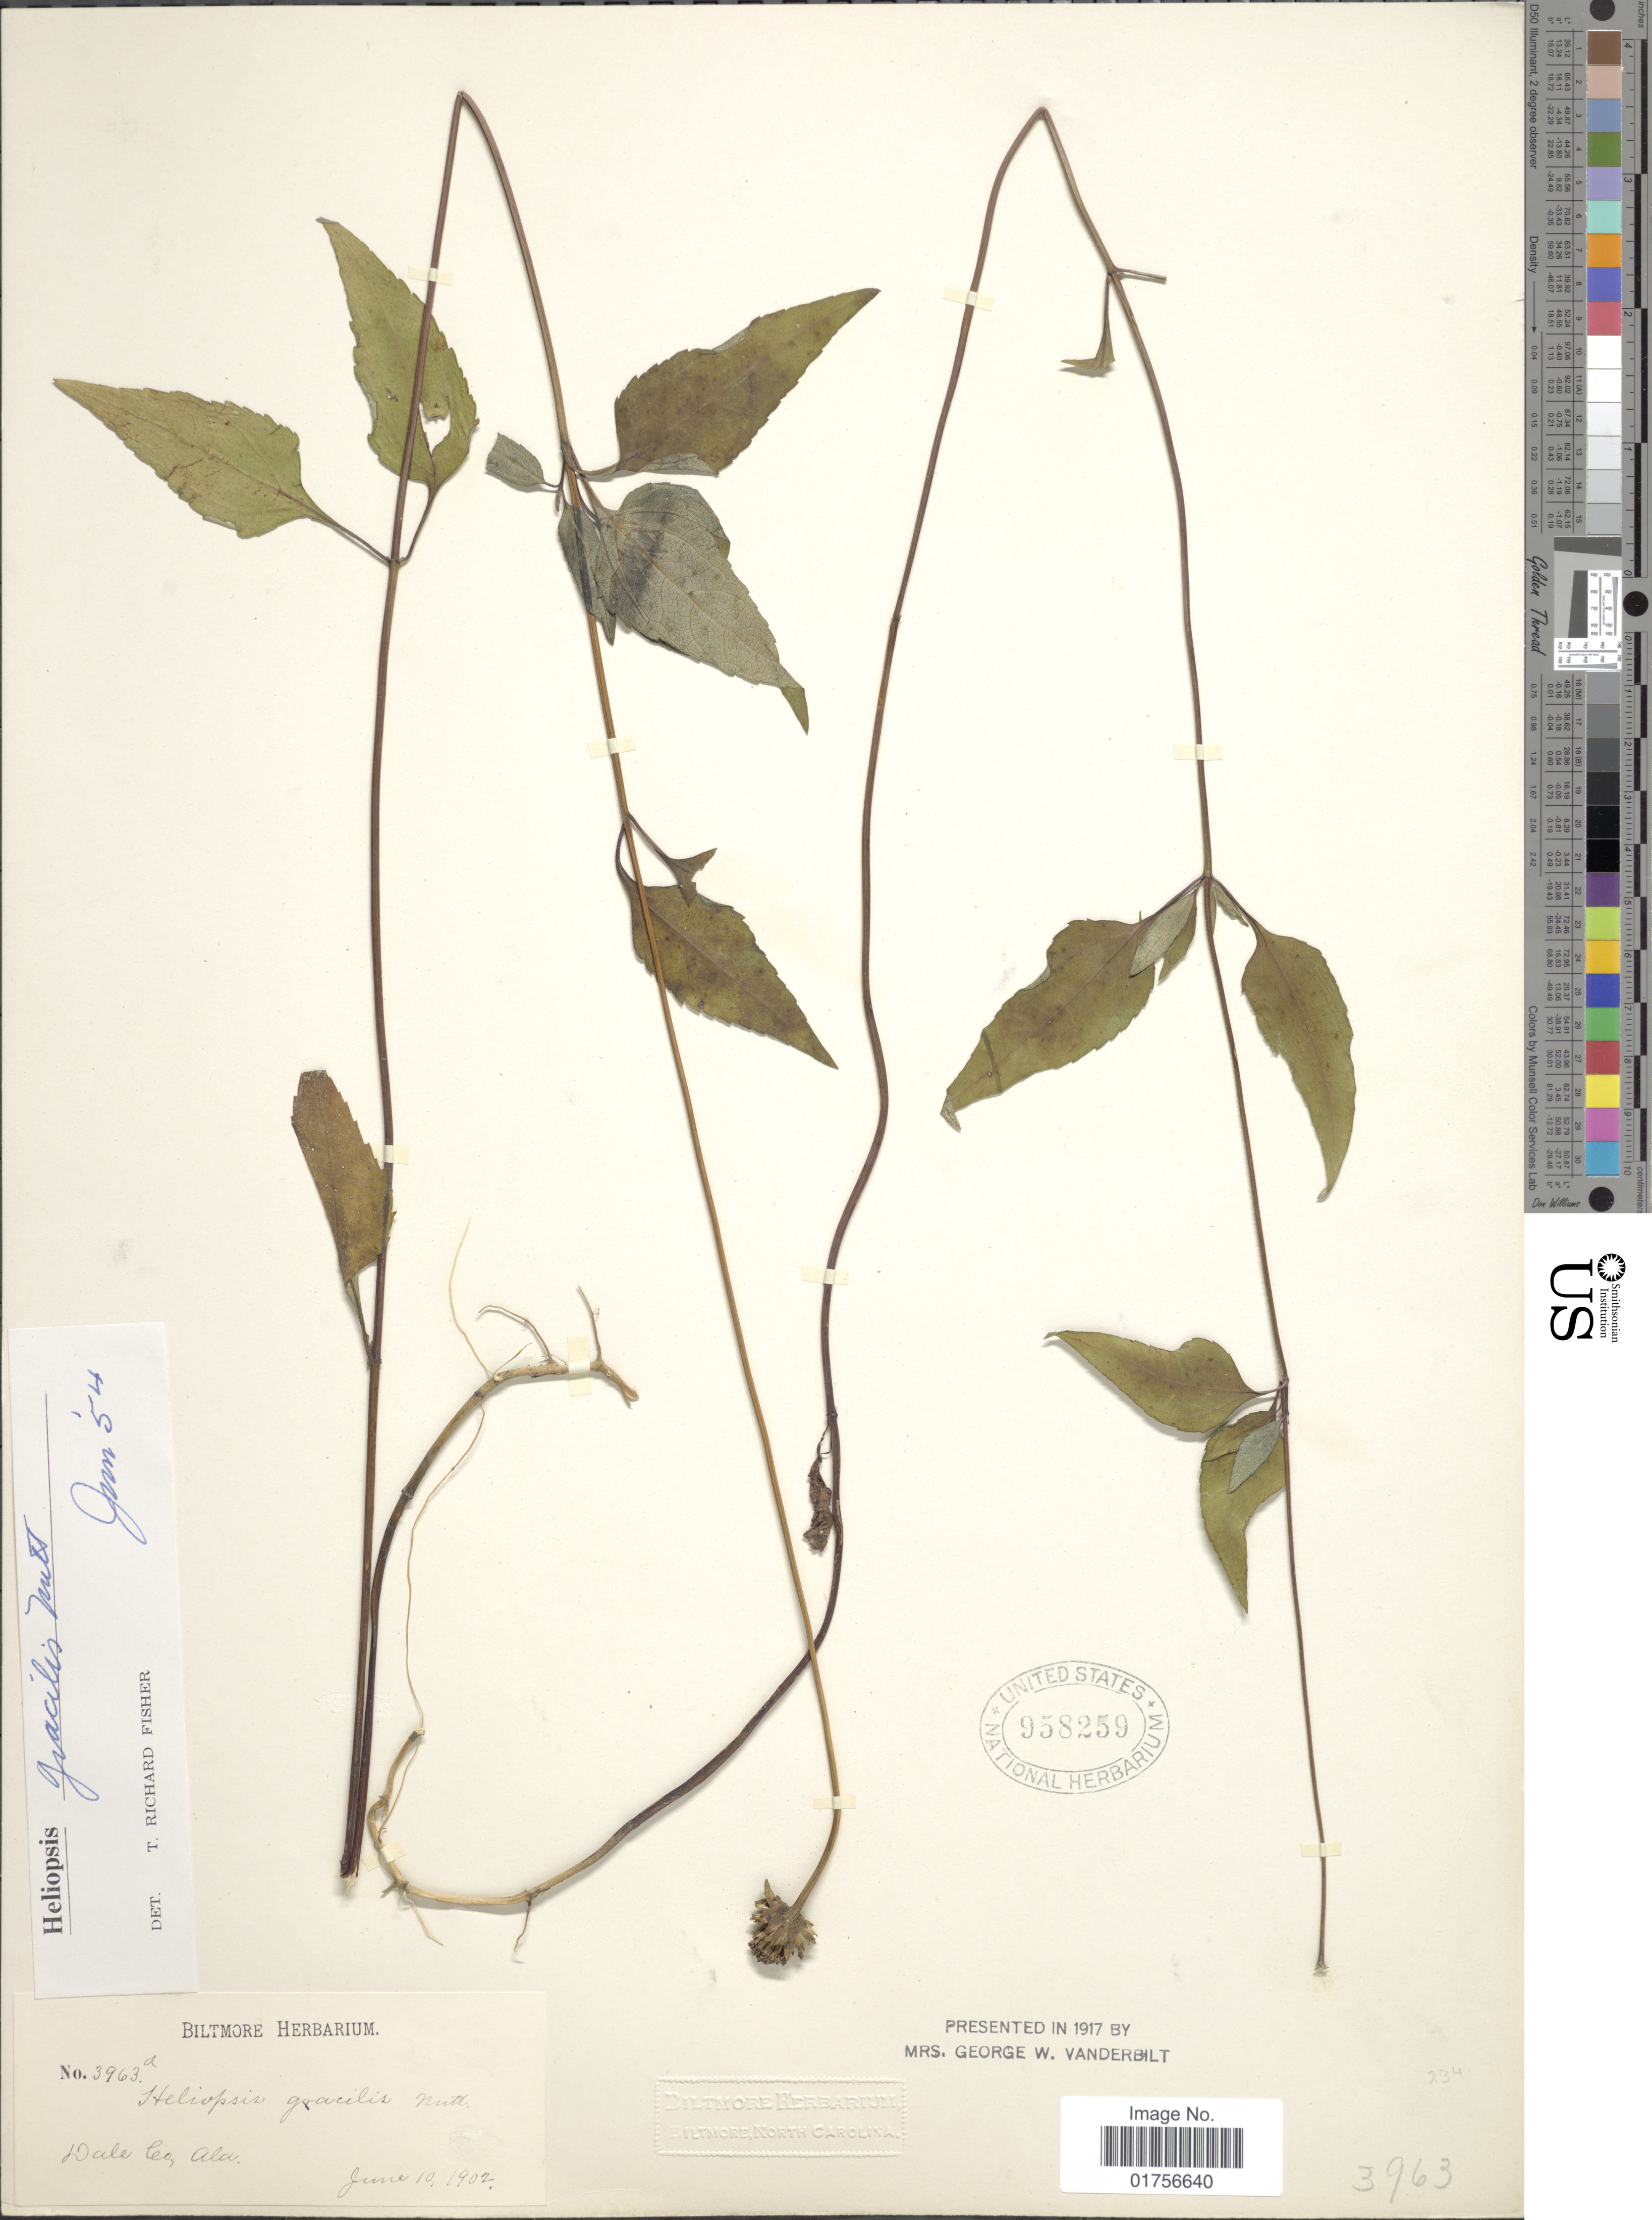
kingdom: Plantae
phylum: Tracheophyta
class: Magnoliopsida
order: Asterales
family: Asteraceae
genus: Heliopsis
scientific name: Heliopsis gracilis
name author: Nutt.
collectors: ex herb. Biltmore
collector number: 3963a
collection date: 1902-06-10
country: United States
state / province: Alabama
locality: Dale Co., Ala.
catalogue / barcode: US 958259